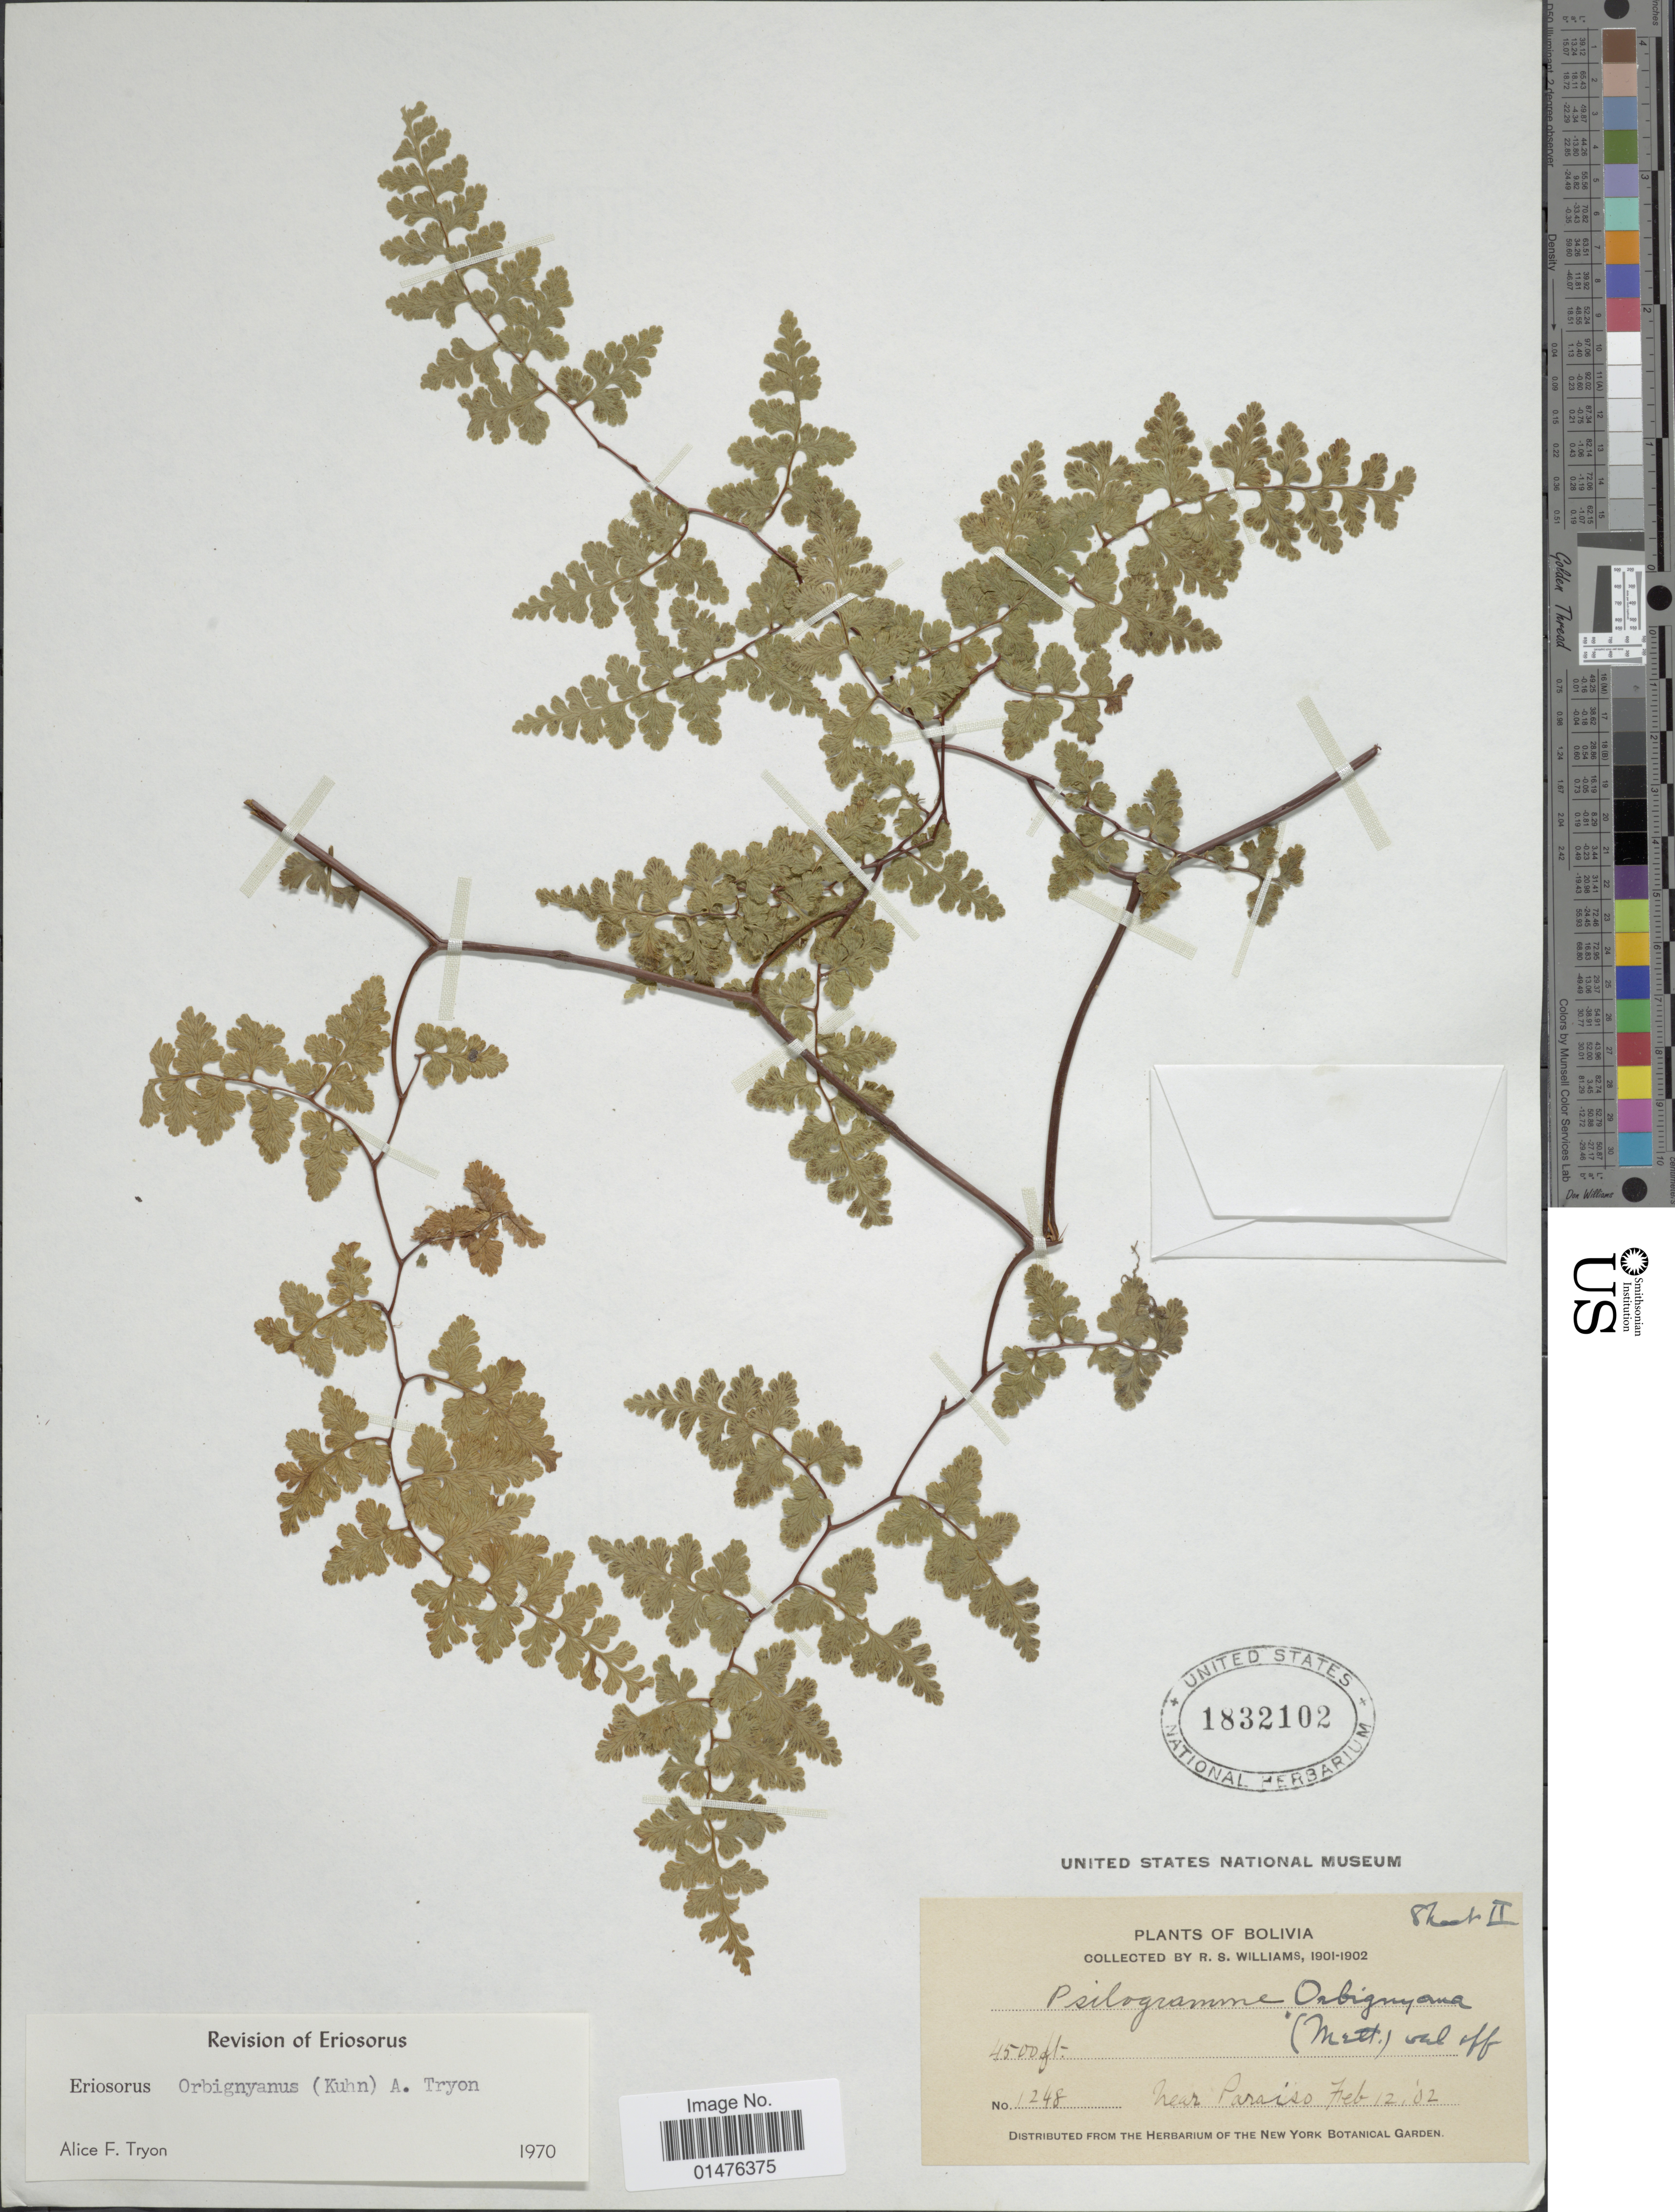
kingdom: Plantae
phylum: Tracheophyta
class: Polypodiopsida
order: Polypodiales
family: Pteridaceae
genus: Jamesonia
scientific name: Jamesonia orbignyana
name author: (Kuhn) Christenh.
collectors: R. S. Williams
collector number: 1248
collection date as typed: Feb. 12, '02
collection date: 1902-02-12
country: Bolivia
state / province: La Paz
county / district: Franz Tamayo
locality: Near Paraiso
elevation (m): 1372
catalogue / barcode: US 1832102